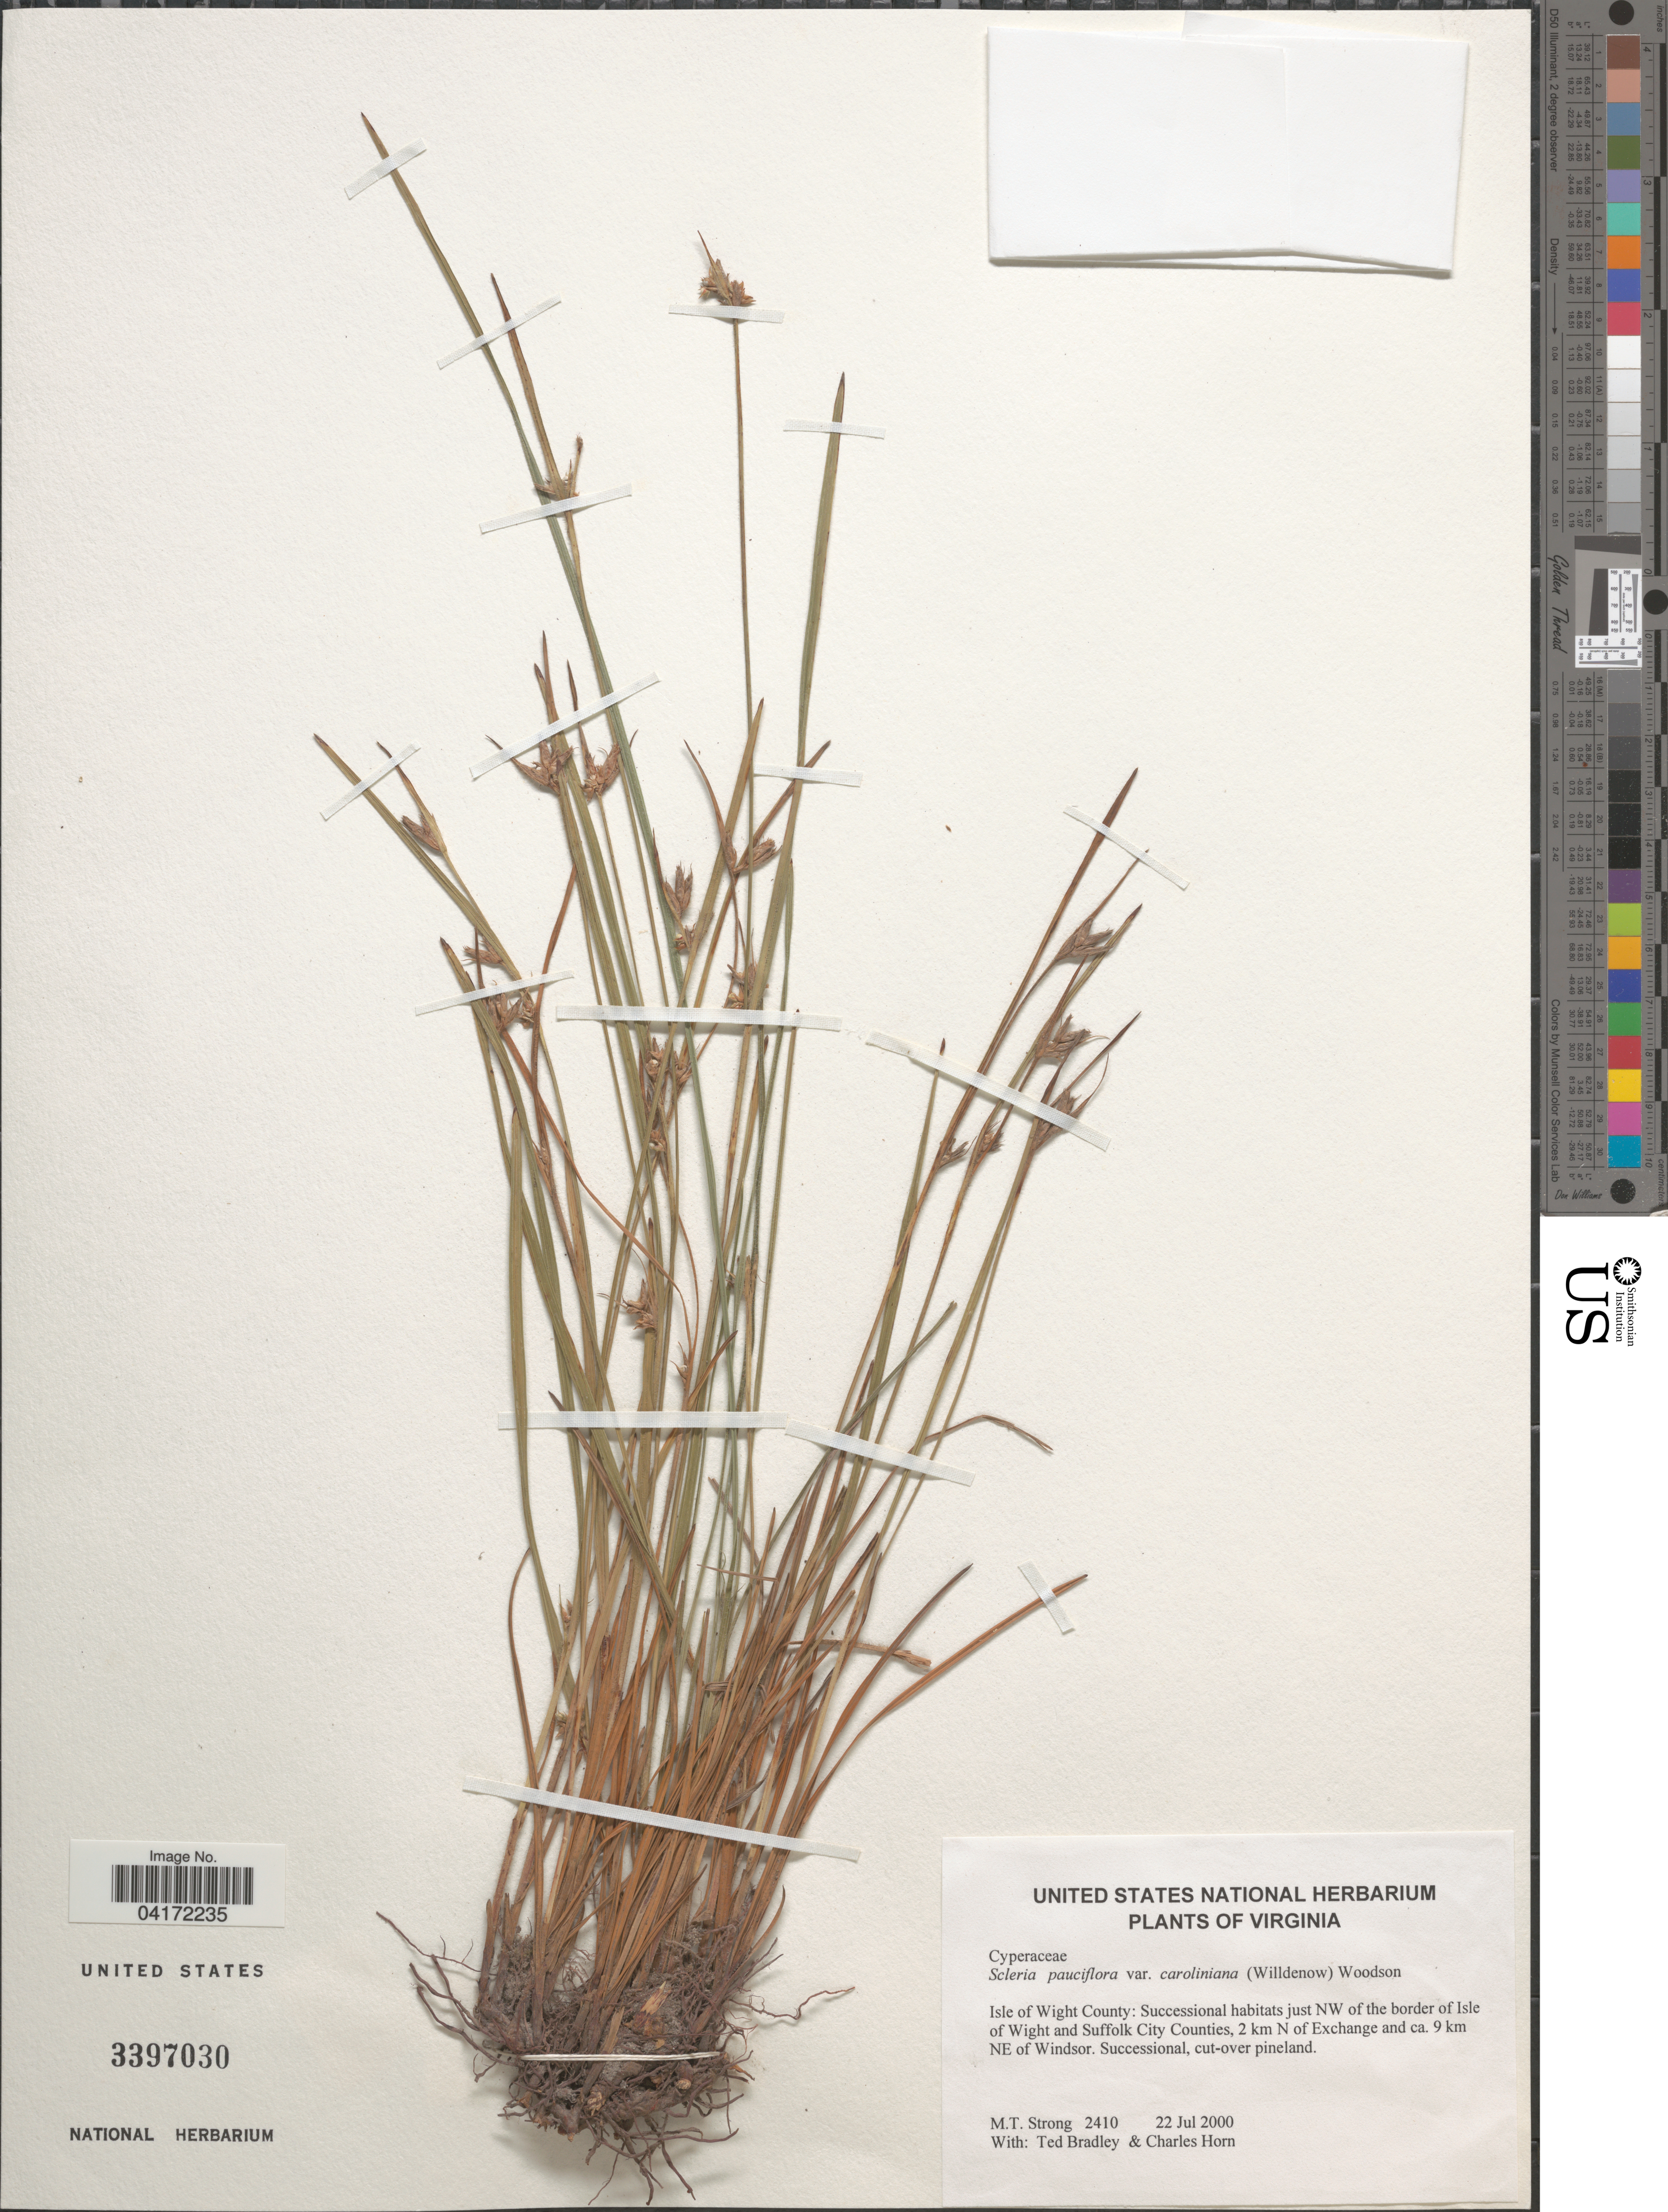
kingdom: Plantae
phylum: Tracheophyta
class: Liliopsida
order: Poales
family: Cyperaceae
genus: Scleria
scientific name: Scleria pauciflora var. caroliniana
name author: (Willd.) Alph. Wood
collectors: M. T. Strong, T. Bradley & C. Horn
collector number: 2410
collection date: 2000-07-22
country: United States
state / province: Virginia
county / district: Isle of Wight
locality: Isle of Wight County: Successional habitats just NW of the border of Isle of Wight and Suffolk City Counties, 2 km N of Exchange and ca. 9 km NE of Windsor.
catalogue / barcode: US 3397030